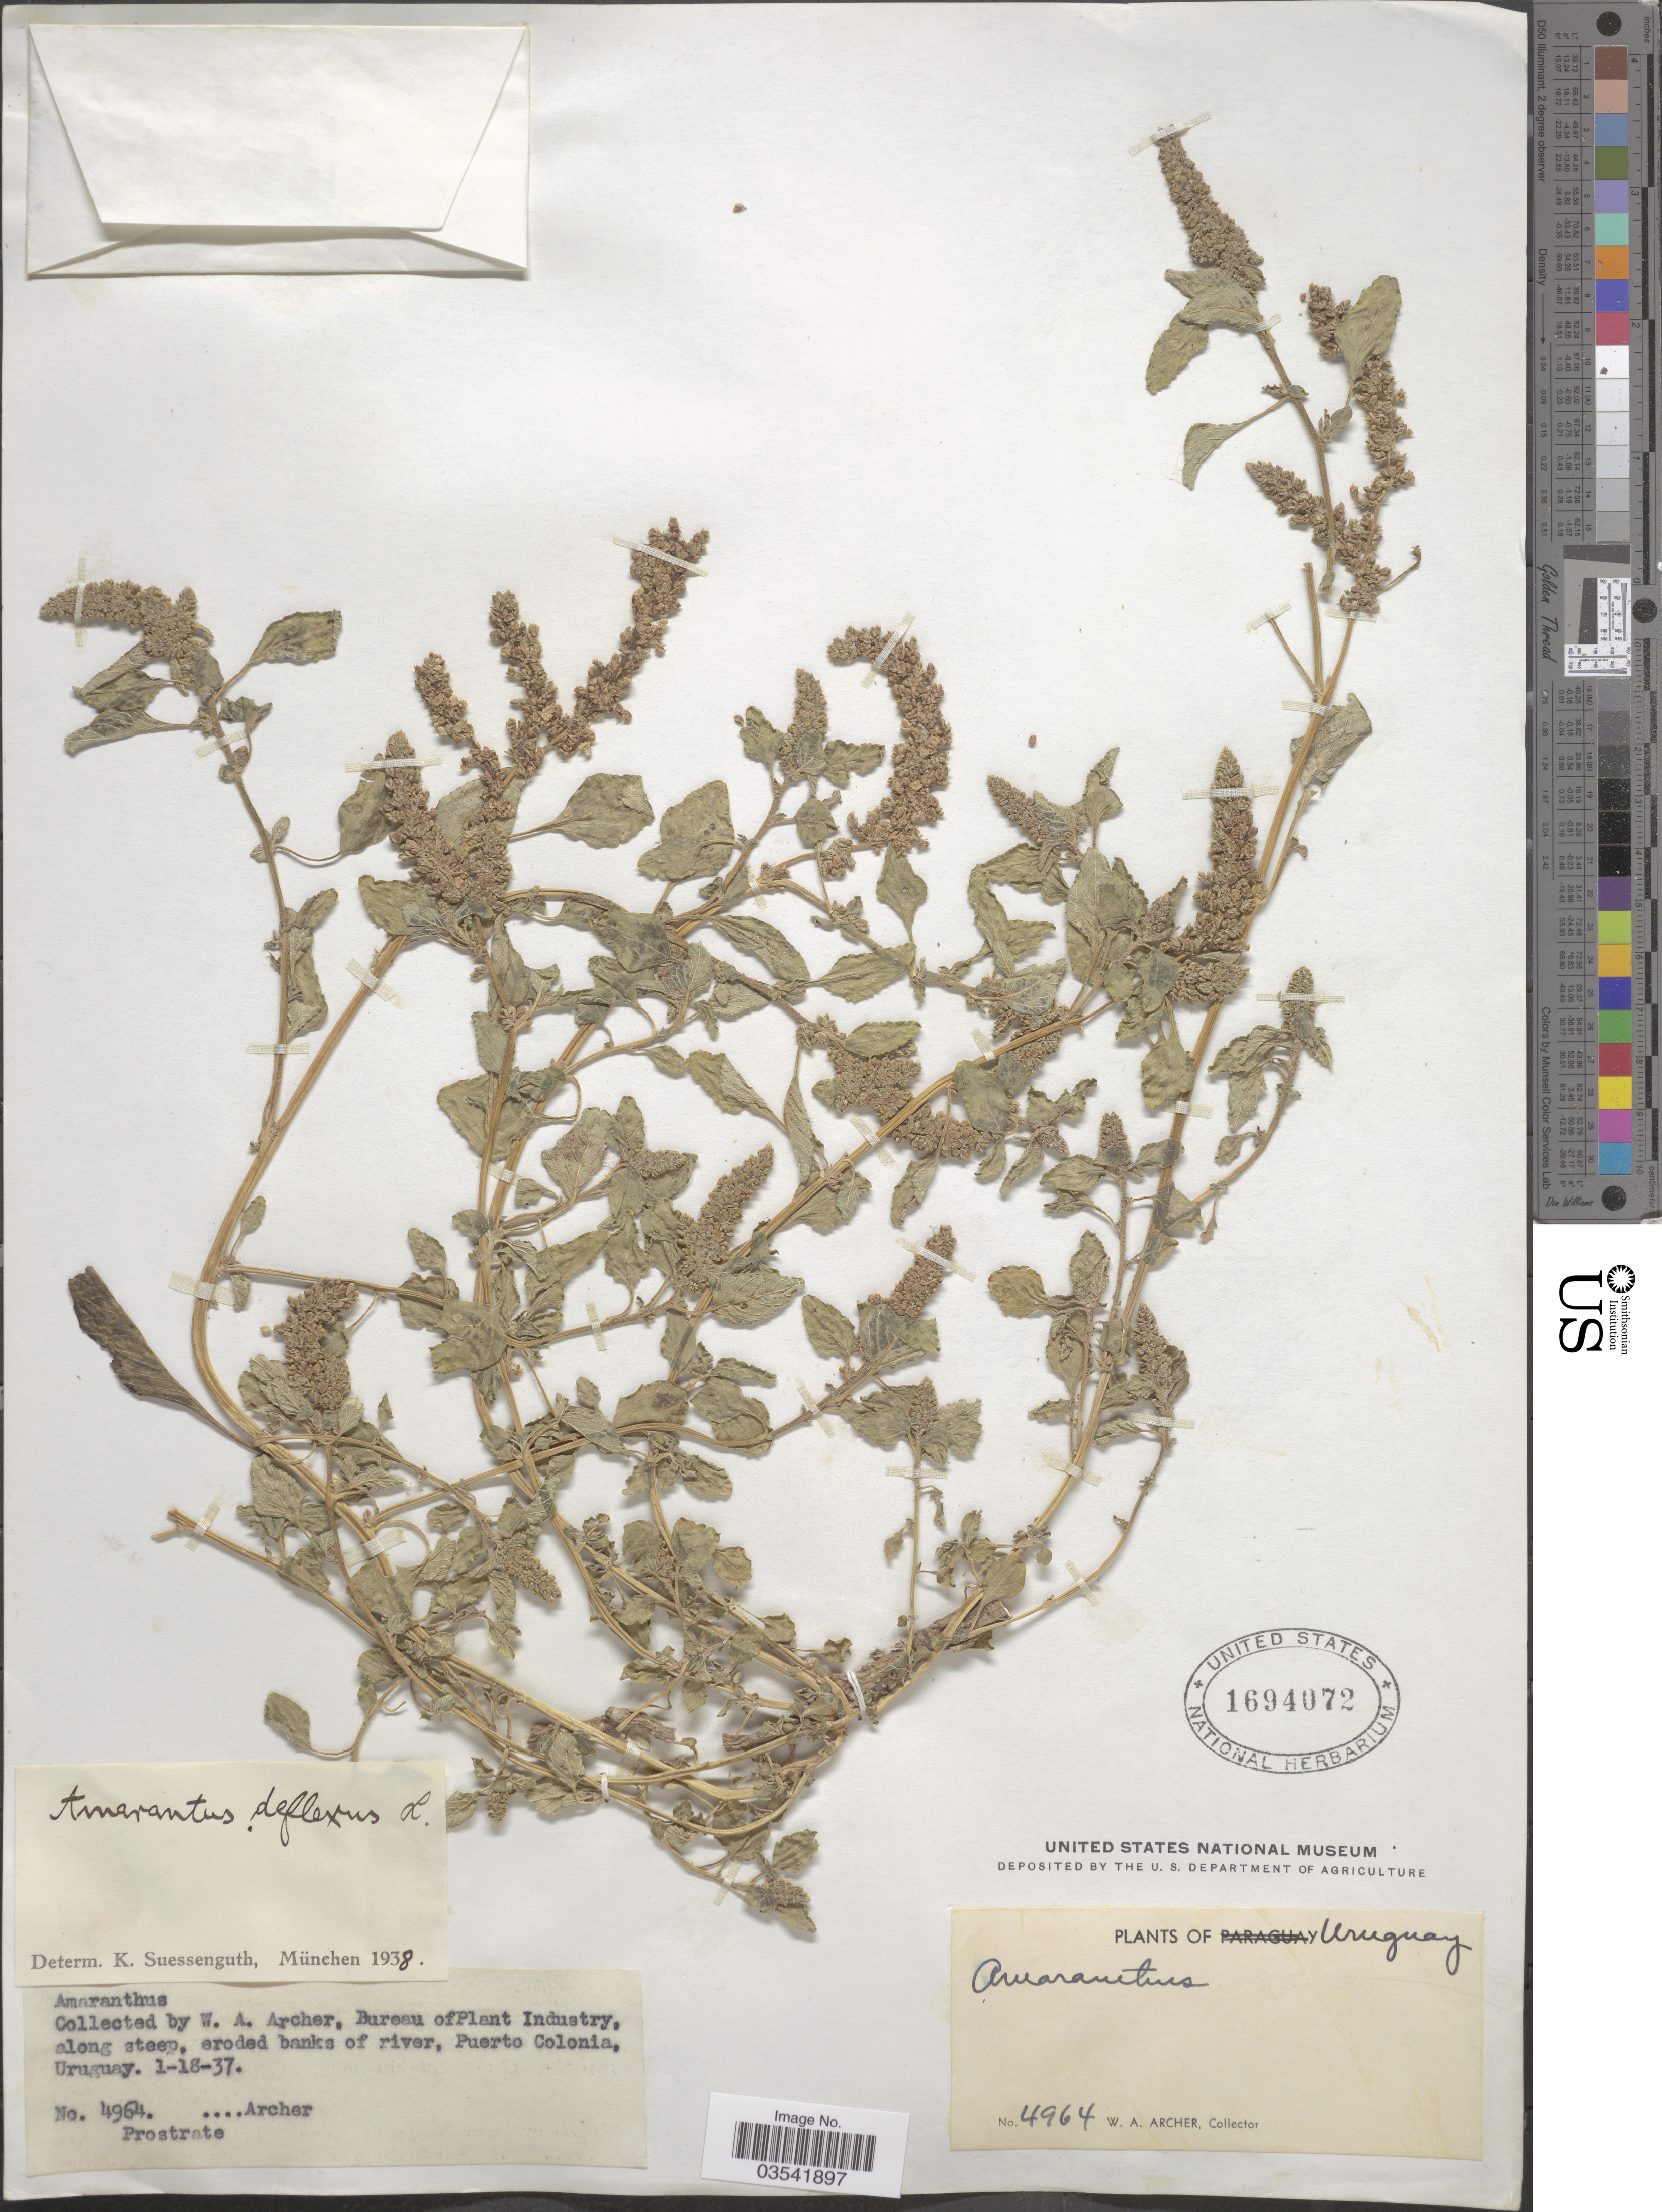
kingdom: Plantae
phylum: Tracheophyta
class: Magnoliopsida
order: Caryophyllales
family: Amaranthaceae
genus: Amaranthus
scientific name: Amaranthus deflexus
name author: L.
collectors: W. Archer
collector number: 4964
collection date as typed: Transcribed d/m/y: 18/1/37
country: Uruguay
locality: Along steep, eroded banks of river, Puerto Colonia.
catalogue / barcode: US 1694072